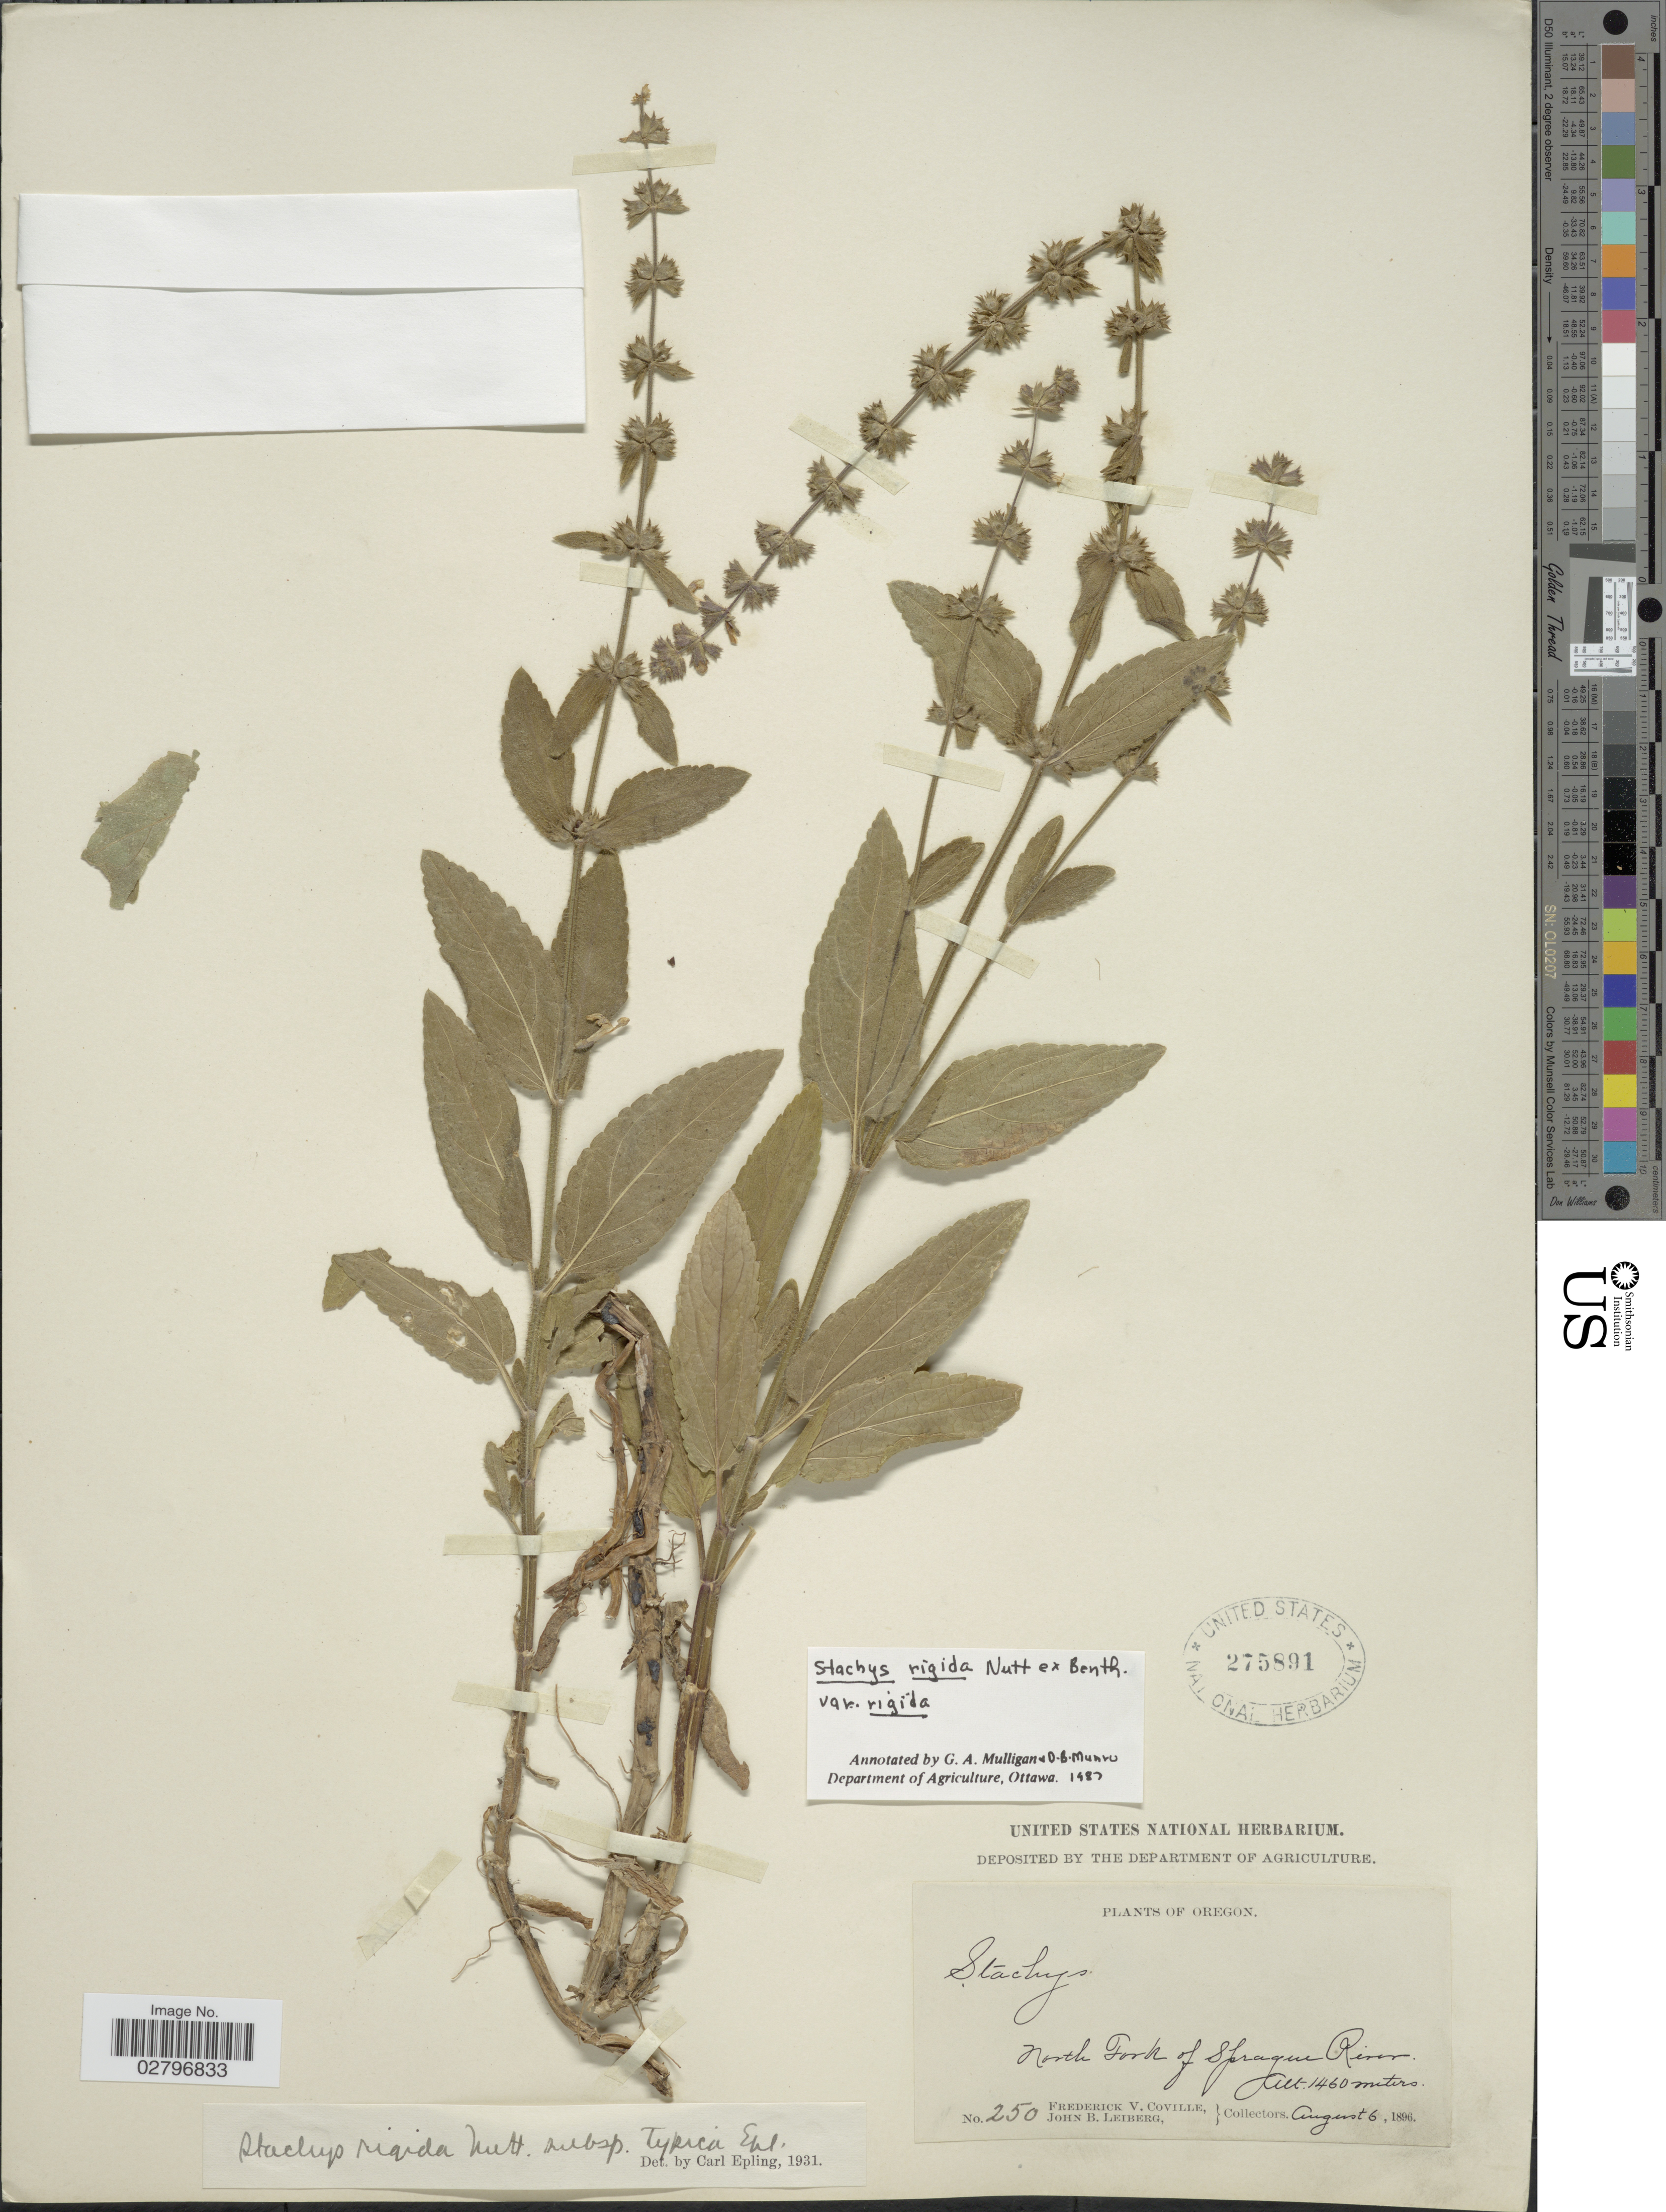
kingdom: Plantae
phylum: Tracheophyta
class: Magnoliopsida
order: Lamiales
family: Lamiaceae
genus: Stachys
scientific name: Stachys rigida subsp. typica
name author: Epling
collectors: F. V. Coville & J. B. Leiberg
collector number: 250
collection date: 1896-08-06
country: United States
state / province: Oregon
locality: North Fork of Sprague River.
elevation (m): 1460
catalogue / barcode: US 275891